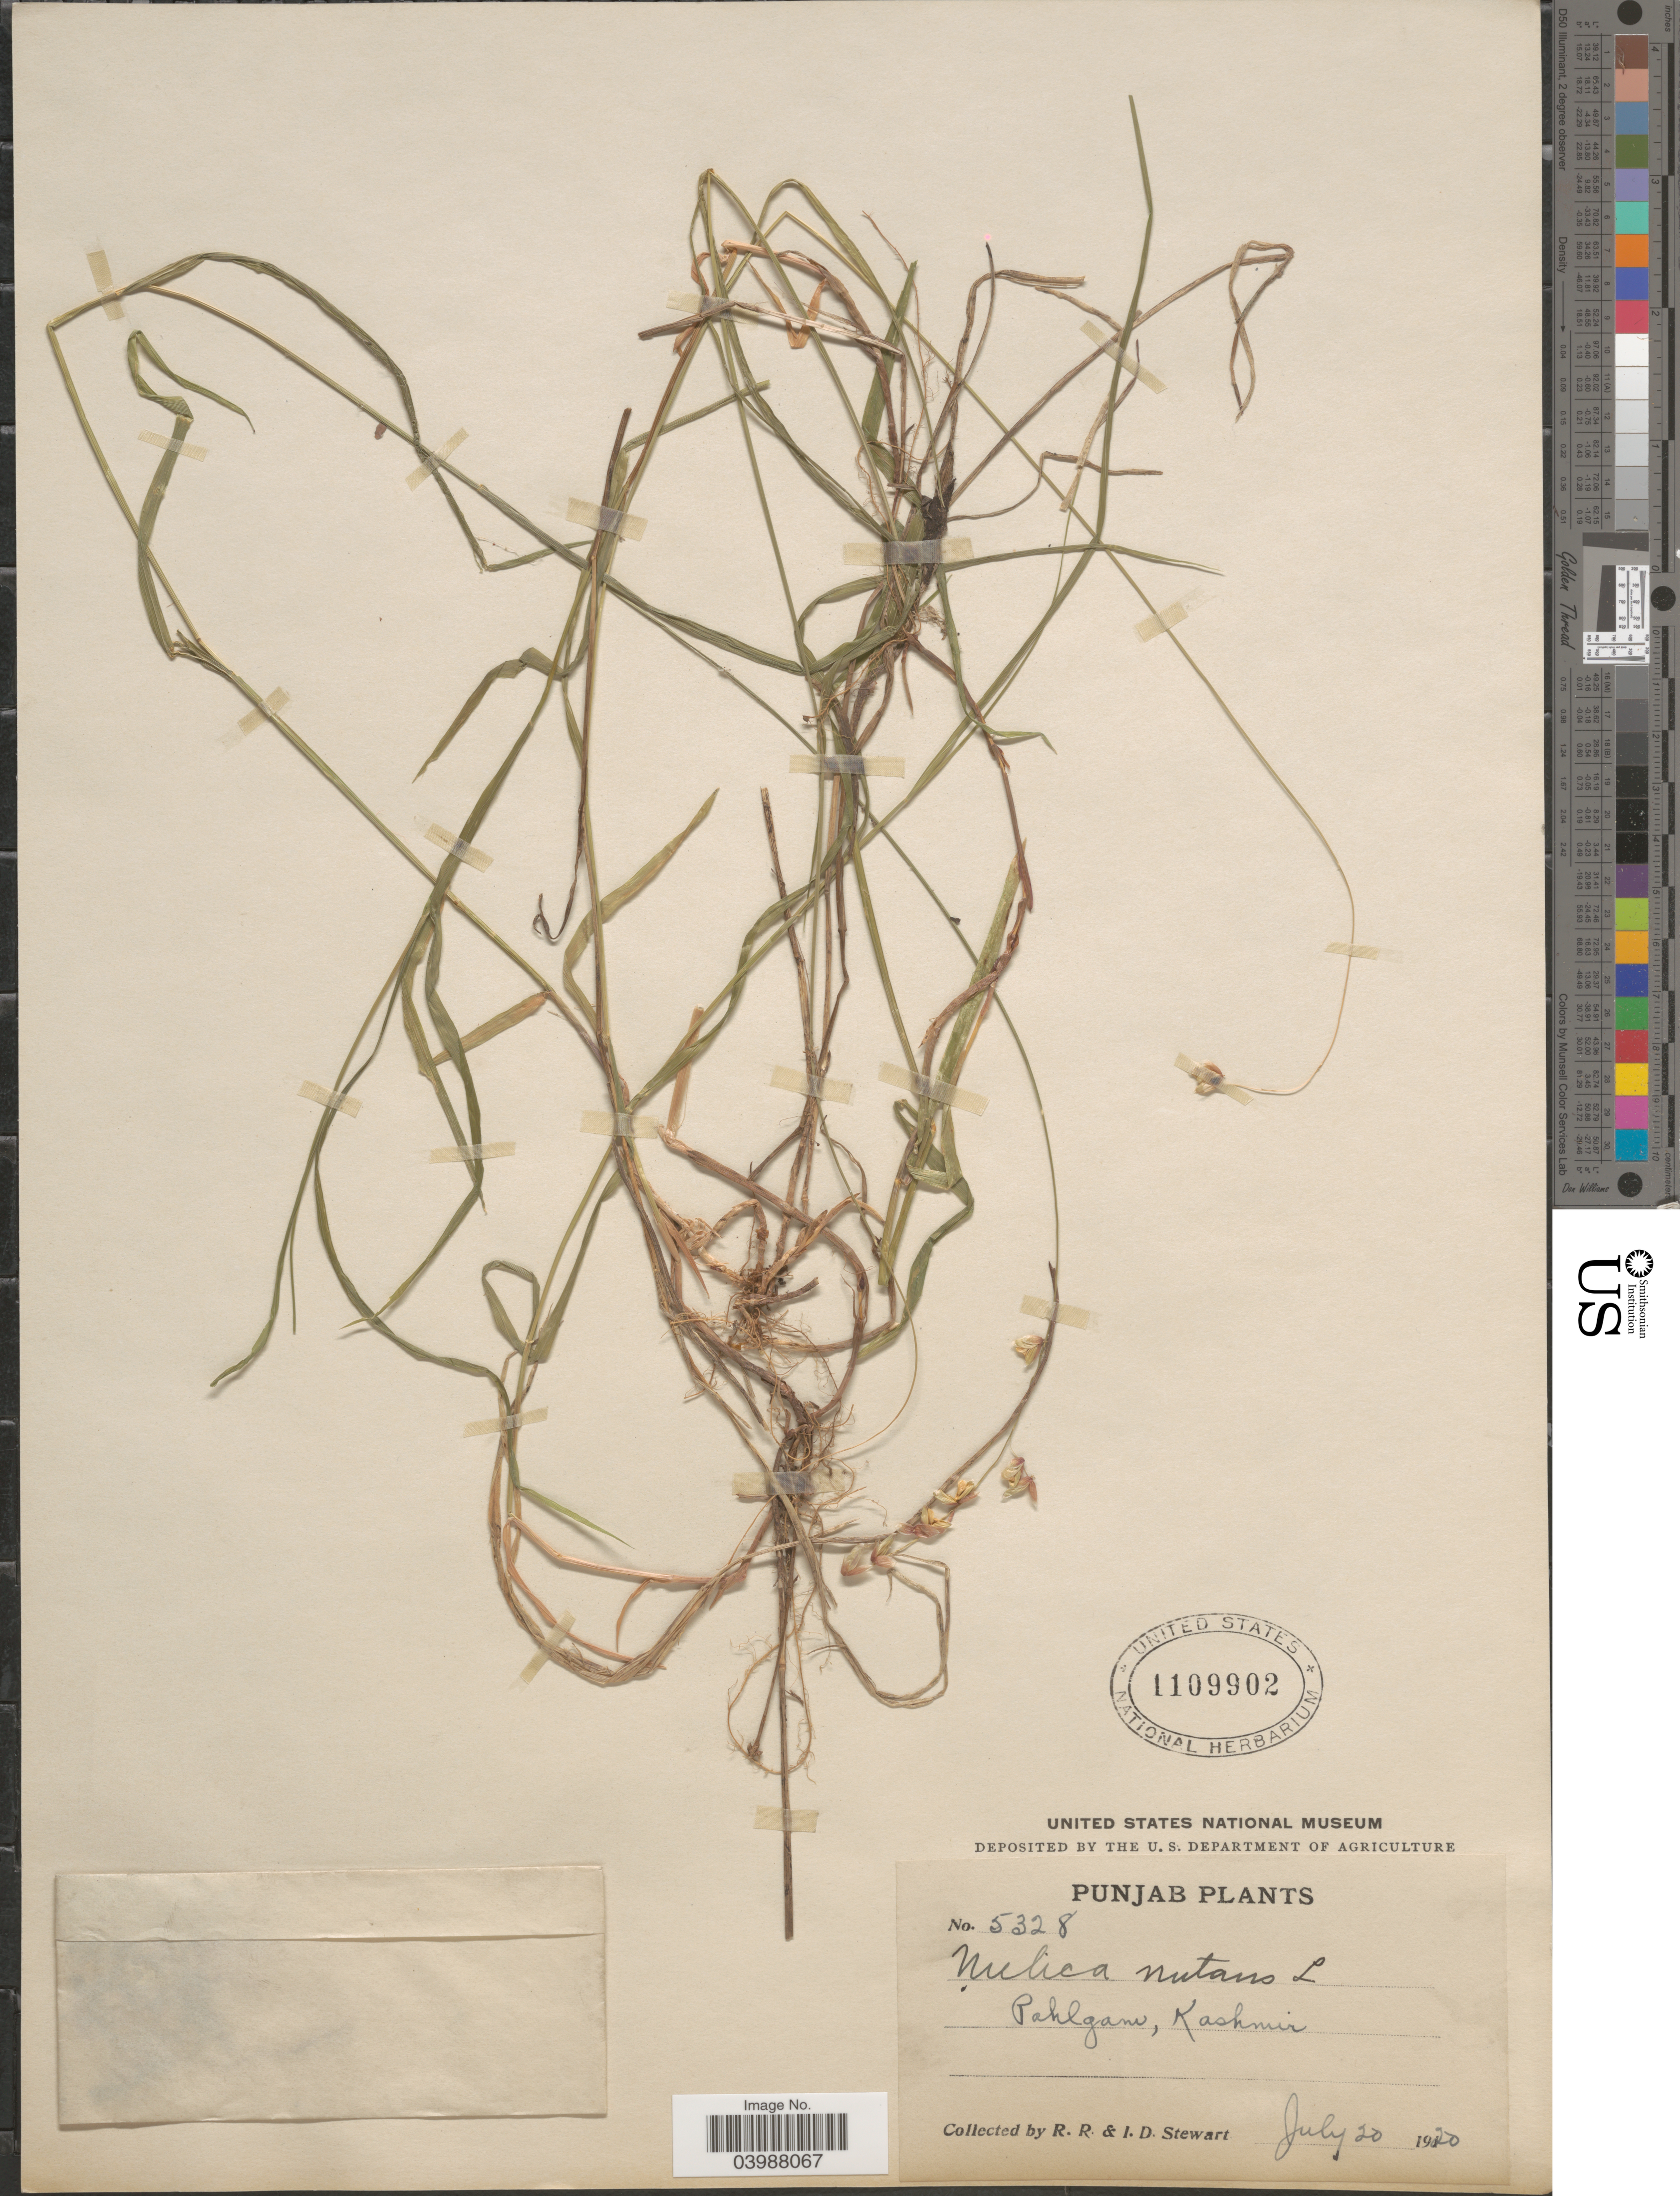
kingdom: Plantae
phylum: Tracheophyta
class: Liliopsida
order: Poales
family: Poaceae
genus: Melica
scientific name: Melica nutans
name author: L.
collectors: R. Stewart & I. Stewart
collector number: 5328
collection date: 1920-07-20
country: India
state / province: Jammu and Kashmir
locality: Punjab. Pahlgam, Kashmir.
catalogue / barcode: US 1109902